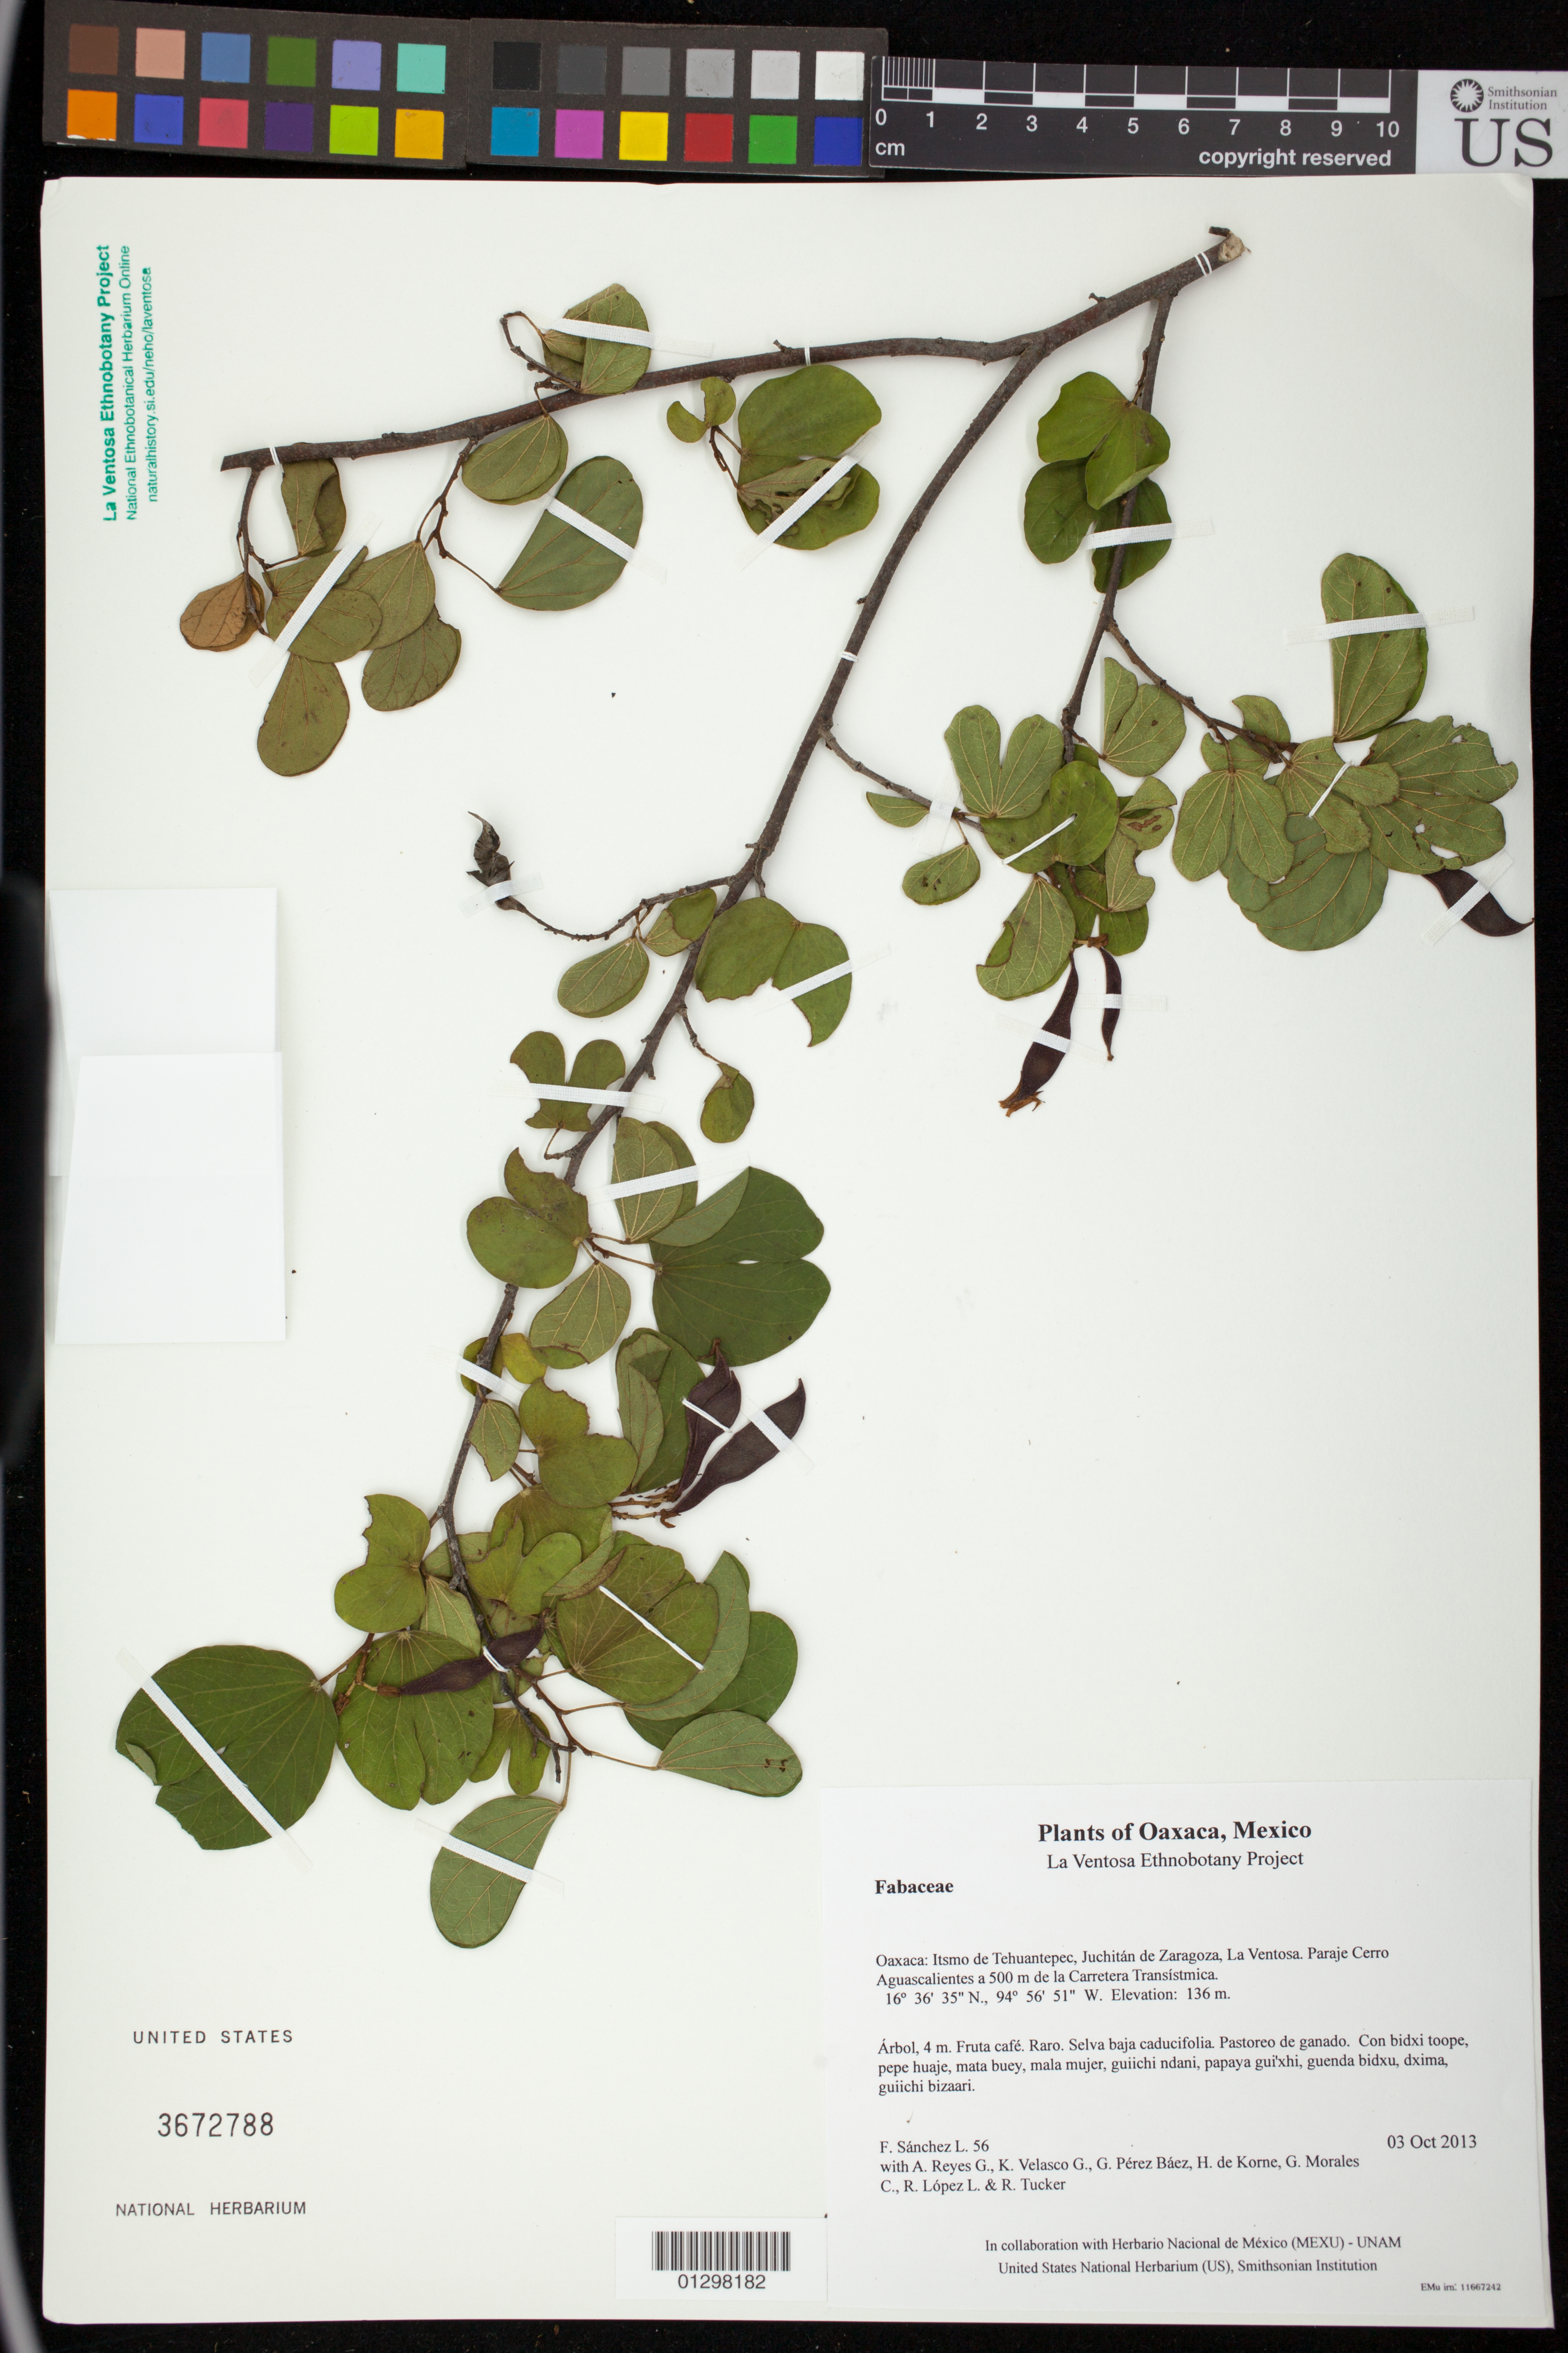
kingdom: Plantae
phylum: Tracheophyta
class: Magnoliopsida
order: Fabales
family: Fabaceae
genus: Bauhinia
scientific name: Bauhinia seleriana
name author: Harms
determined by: Cruz D., R.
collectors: F. Sánchez L., A. Reyes G., K. Velasco G., G. Pérez Báez, H. de Korne, G. Morales C., R. López L. & R. Tucker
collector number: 56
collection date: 2013-10-03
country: Mexico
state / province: Oaxaca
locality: Itsmo de Tehuantepec, Juchitán de Zaragoza, La Ventosa. Paraje Cerro Aguascalientes a 500 m de la Carretera Transístmica.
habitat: Selva baja caducifolia. Pastoreo de ganado.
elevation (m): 136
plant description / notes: JEBOT, MEXU, SERO, US; Yaga. 4 m. Cuaananaxhi namuu. Nadxunu'.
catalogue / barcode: US 3672788